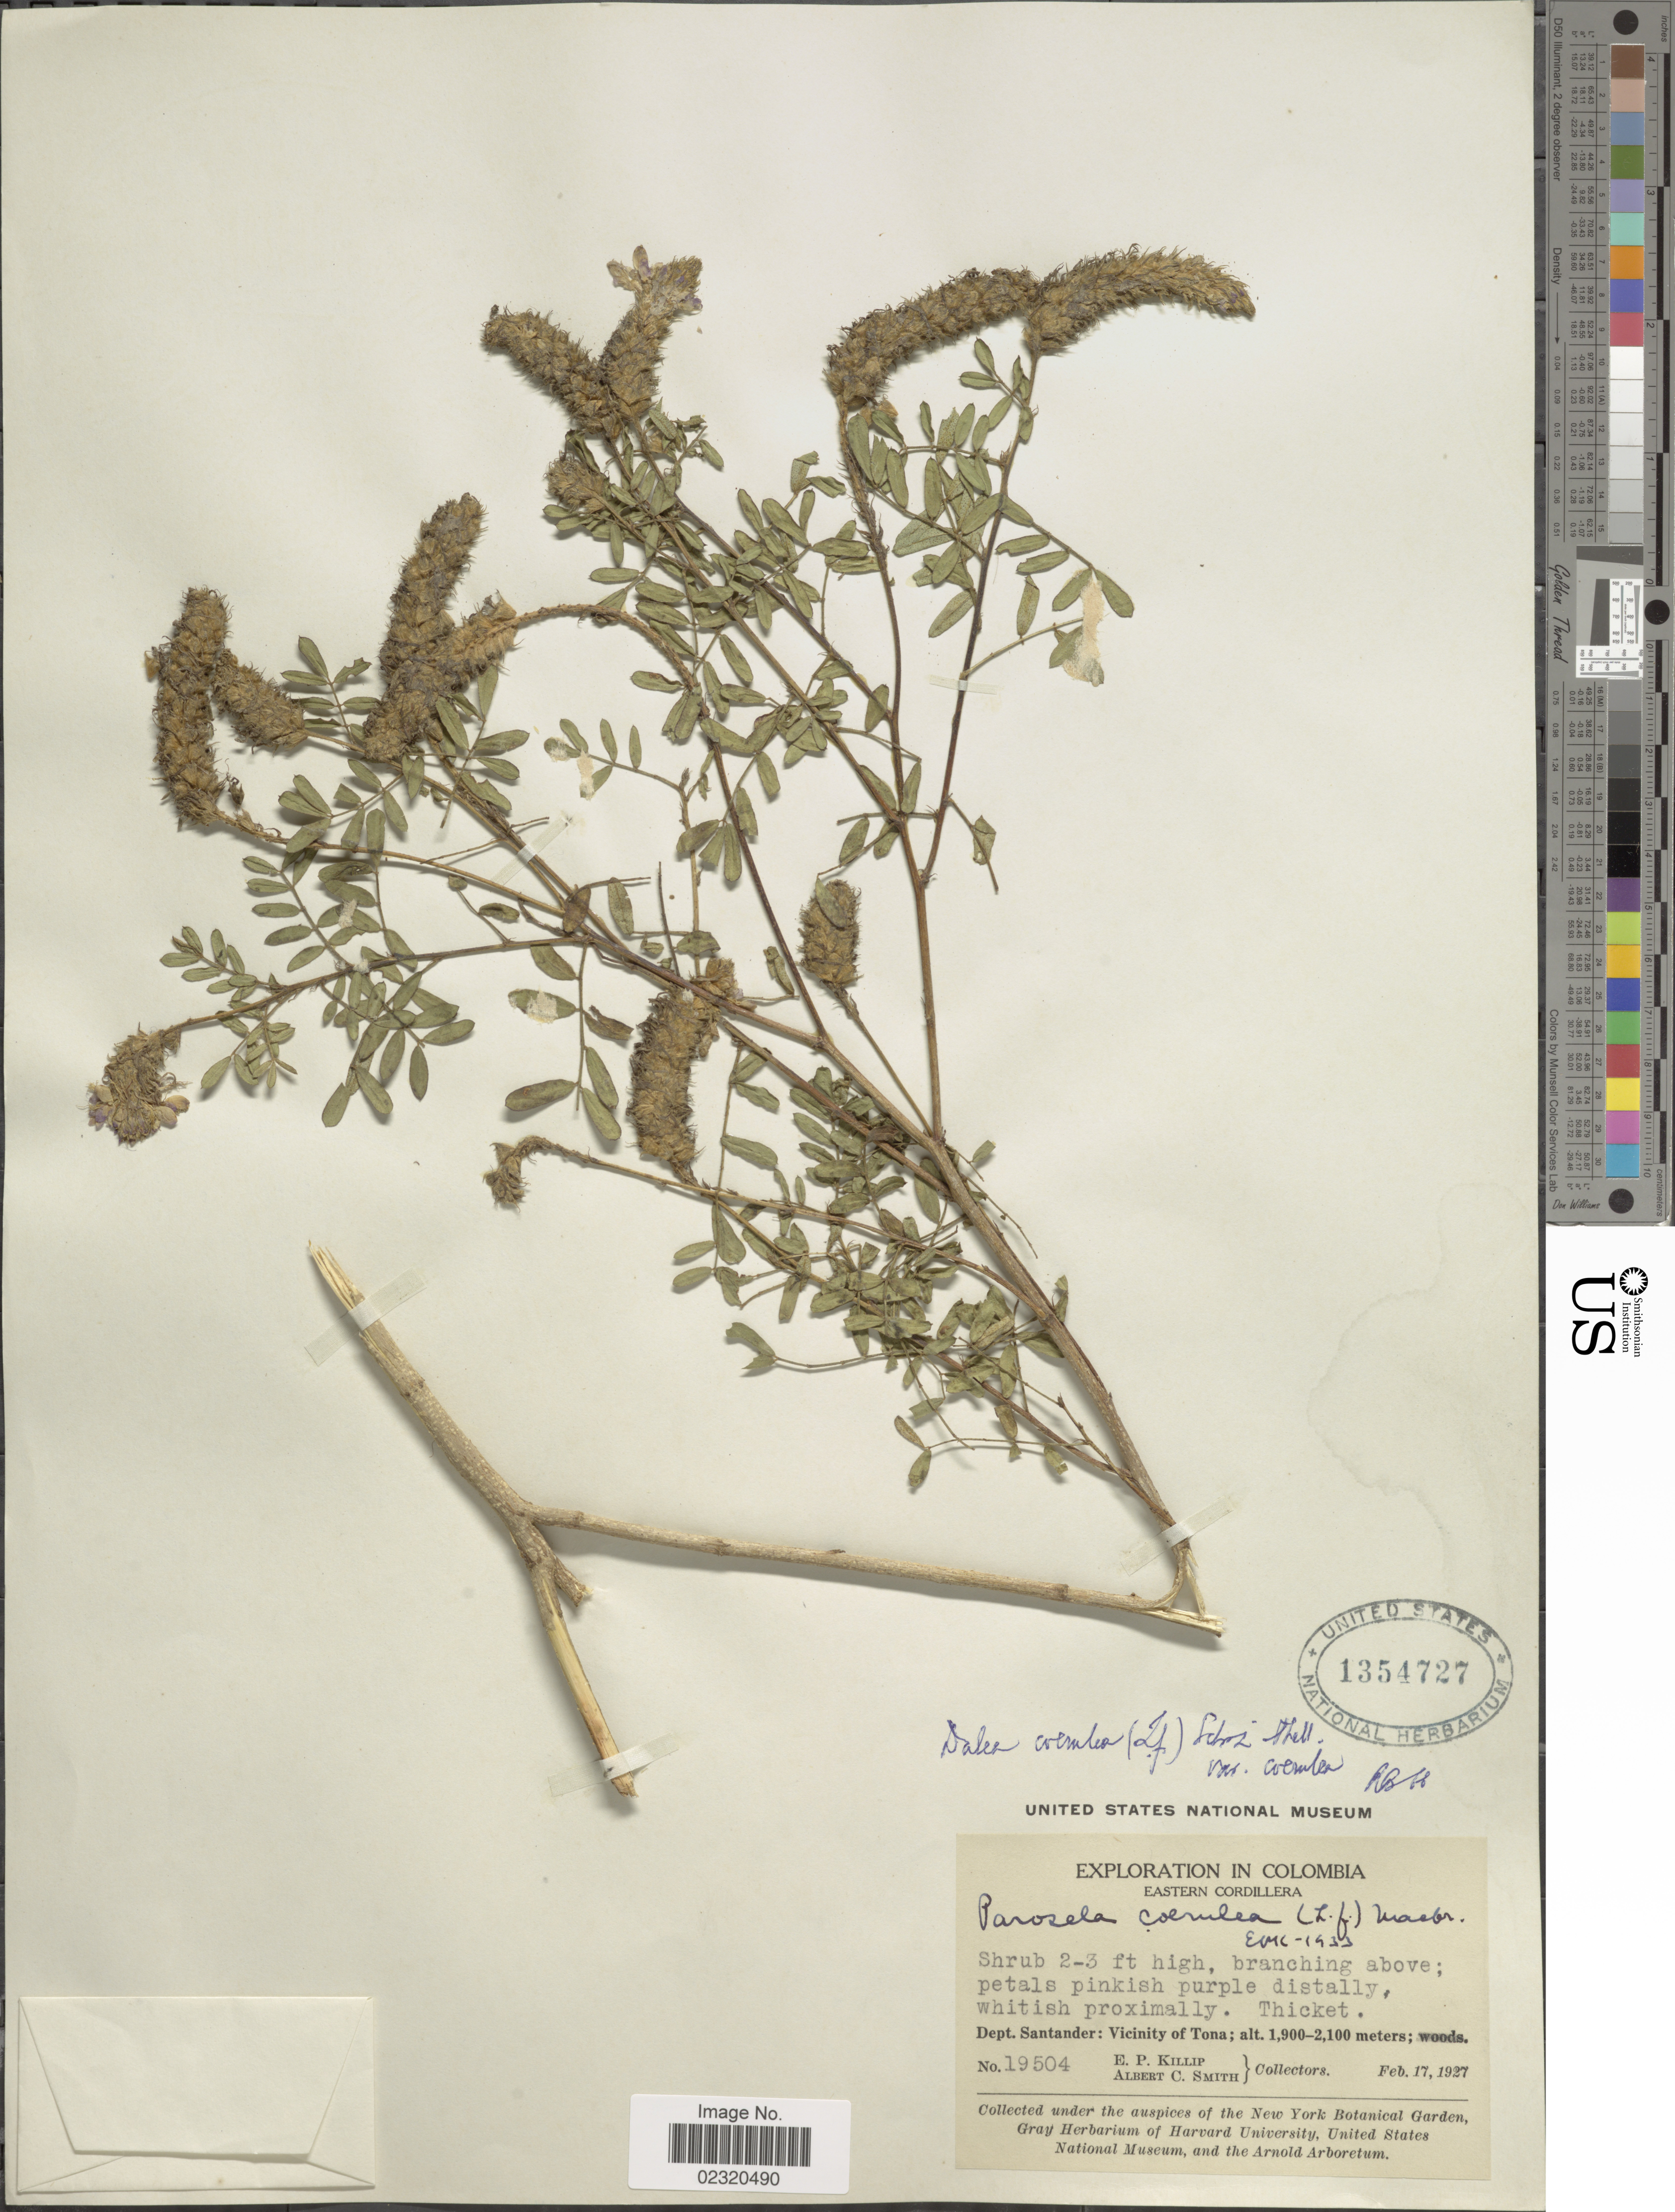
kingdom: Plantae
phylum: Tracheophyta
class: Magnoliopsida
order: Fabales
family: Fabaceae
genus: Dalea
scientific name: Dalea coerulea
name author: (L. f.) Schinz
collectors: E. P. Killip & A. C. Smith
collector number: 19504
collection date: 1927-02-17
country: Colombia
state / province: Santander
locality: Eastern Cordillera, Vicinity of Tona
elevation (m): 1900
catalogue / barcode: US 1354727